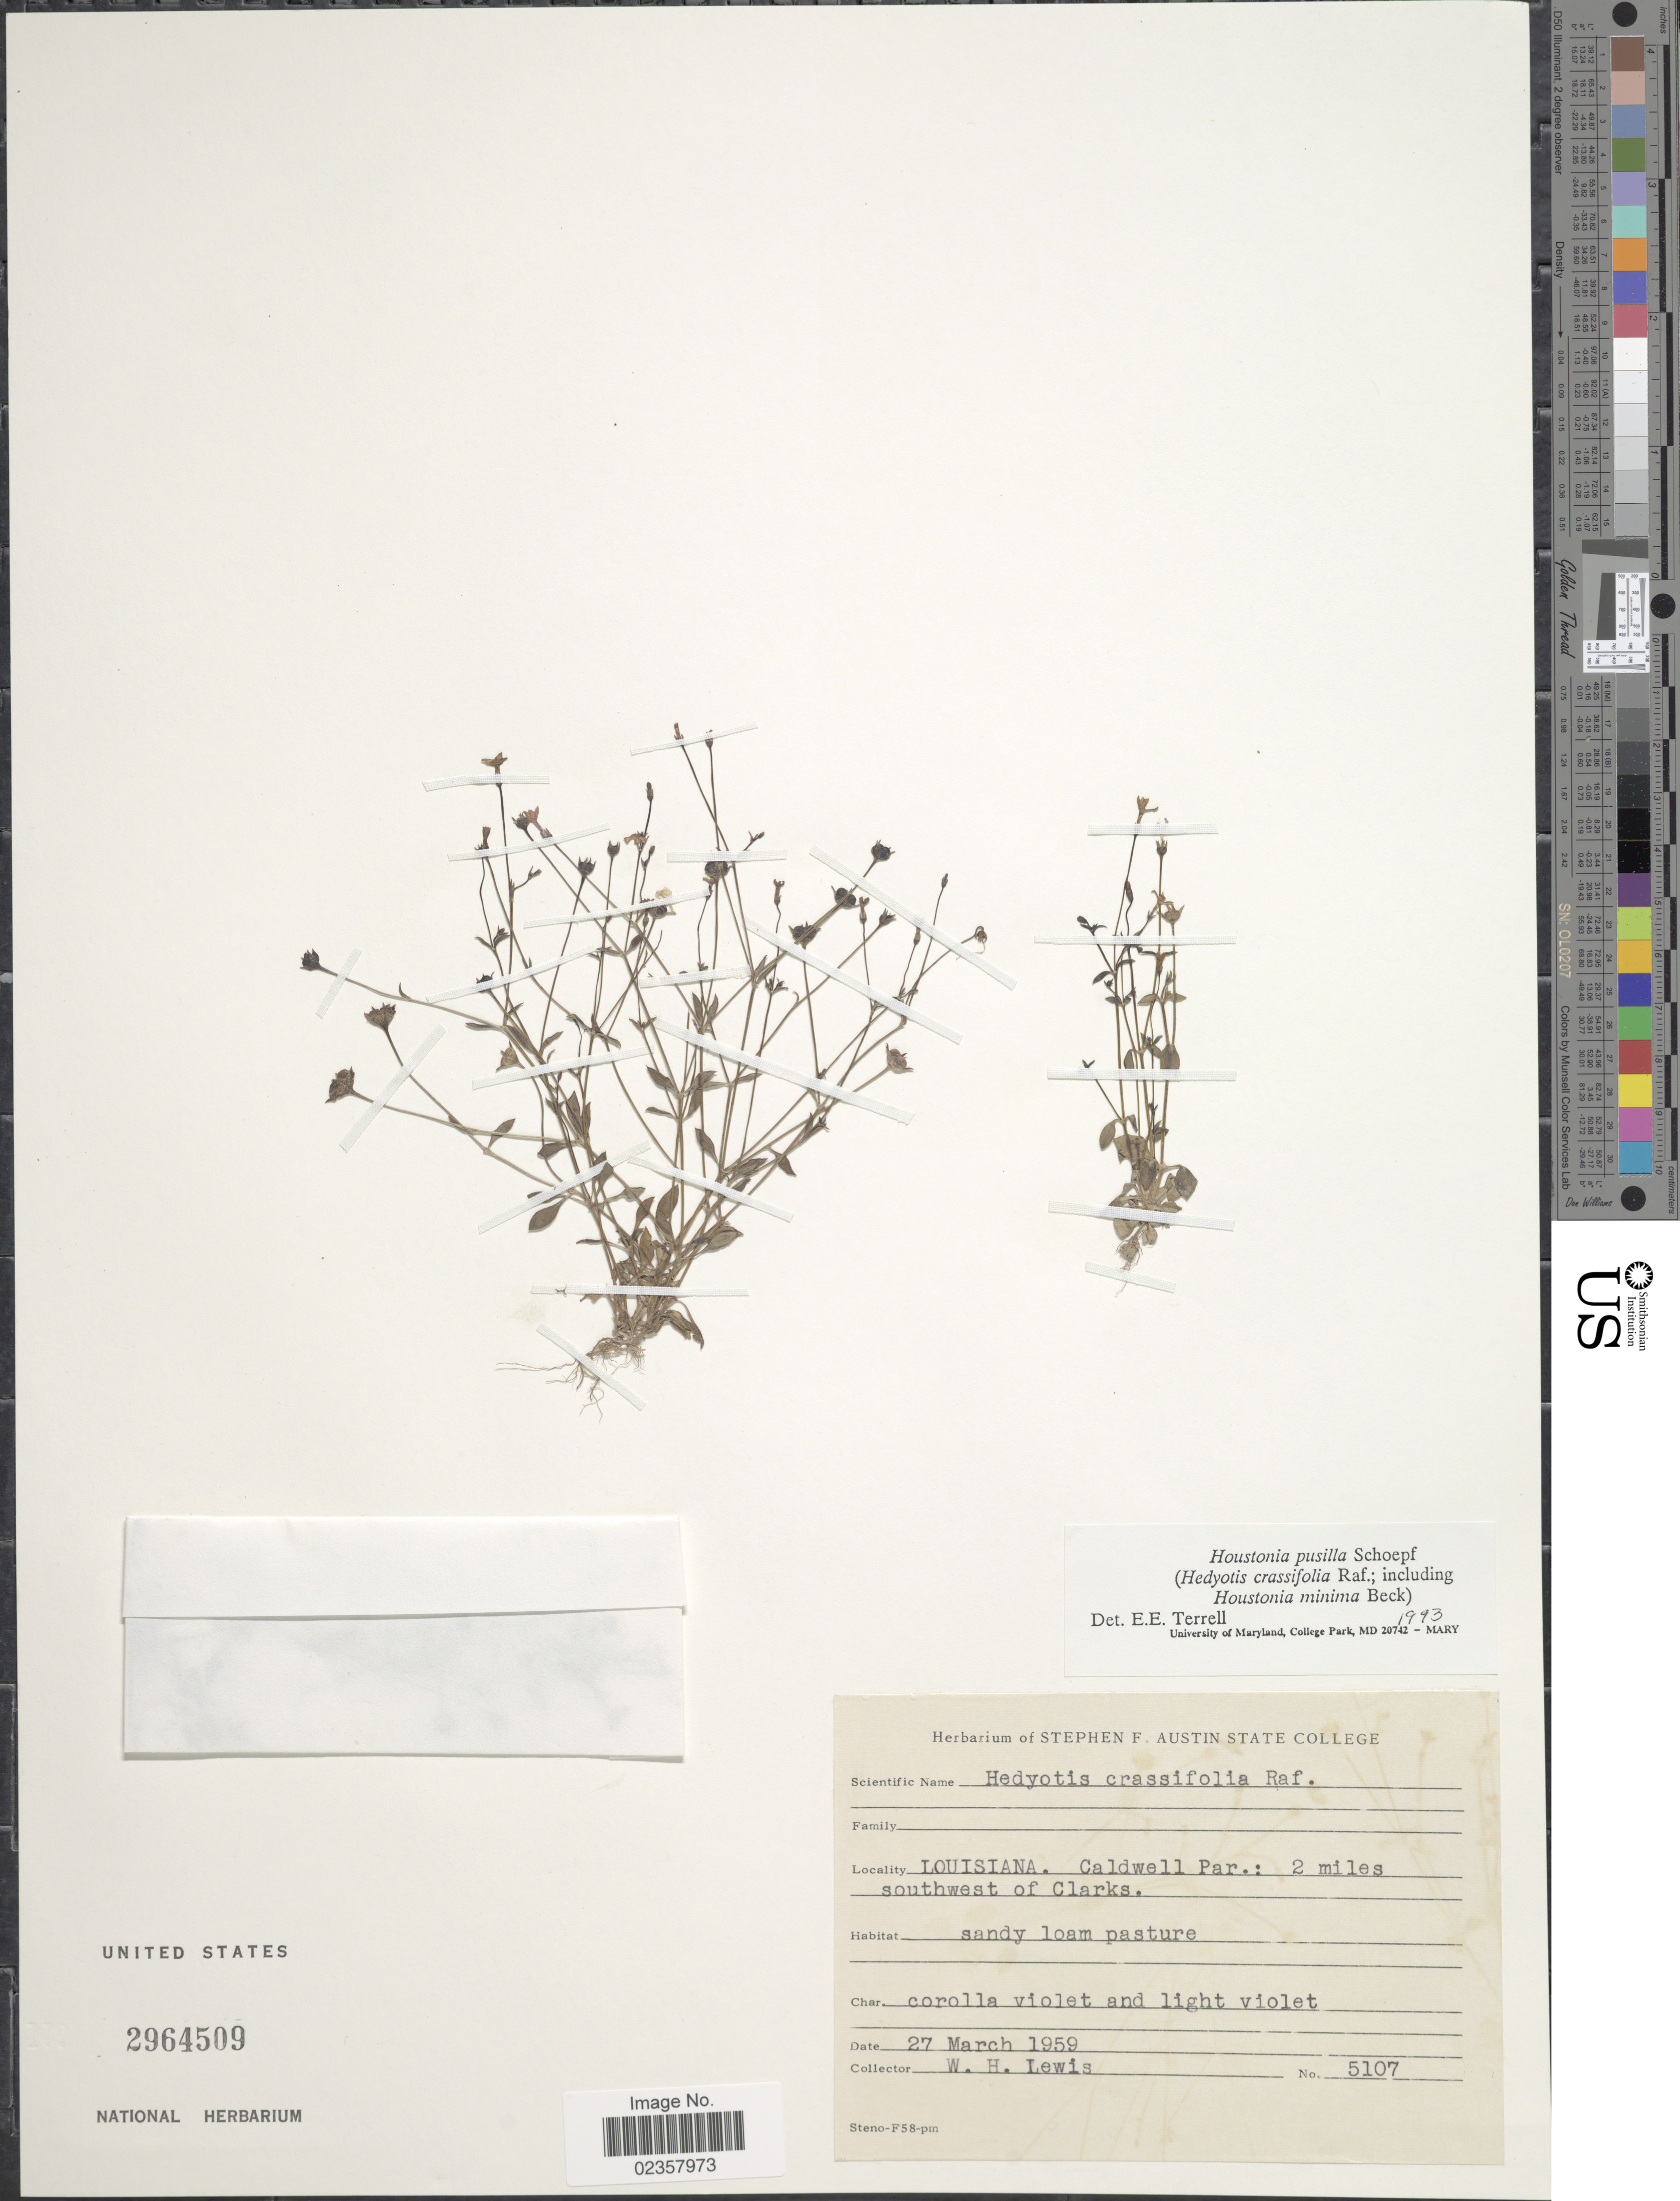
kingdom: Plantae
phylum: Tracheophyta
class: Magnoliopsida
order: Gentianales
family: Rubiaceae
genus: Houstonia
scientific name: Houstonia pusilla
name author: Schoepf.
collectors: W. H. Lewis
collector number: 5107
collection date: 1959-03-27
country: United States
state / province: Louisiana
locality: Caldwell Par.: 2 miles southwest of Clarks.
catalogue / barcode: US 2964509